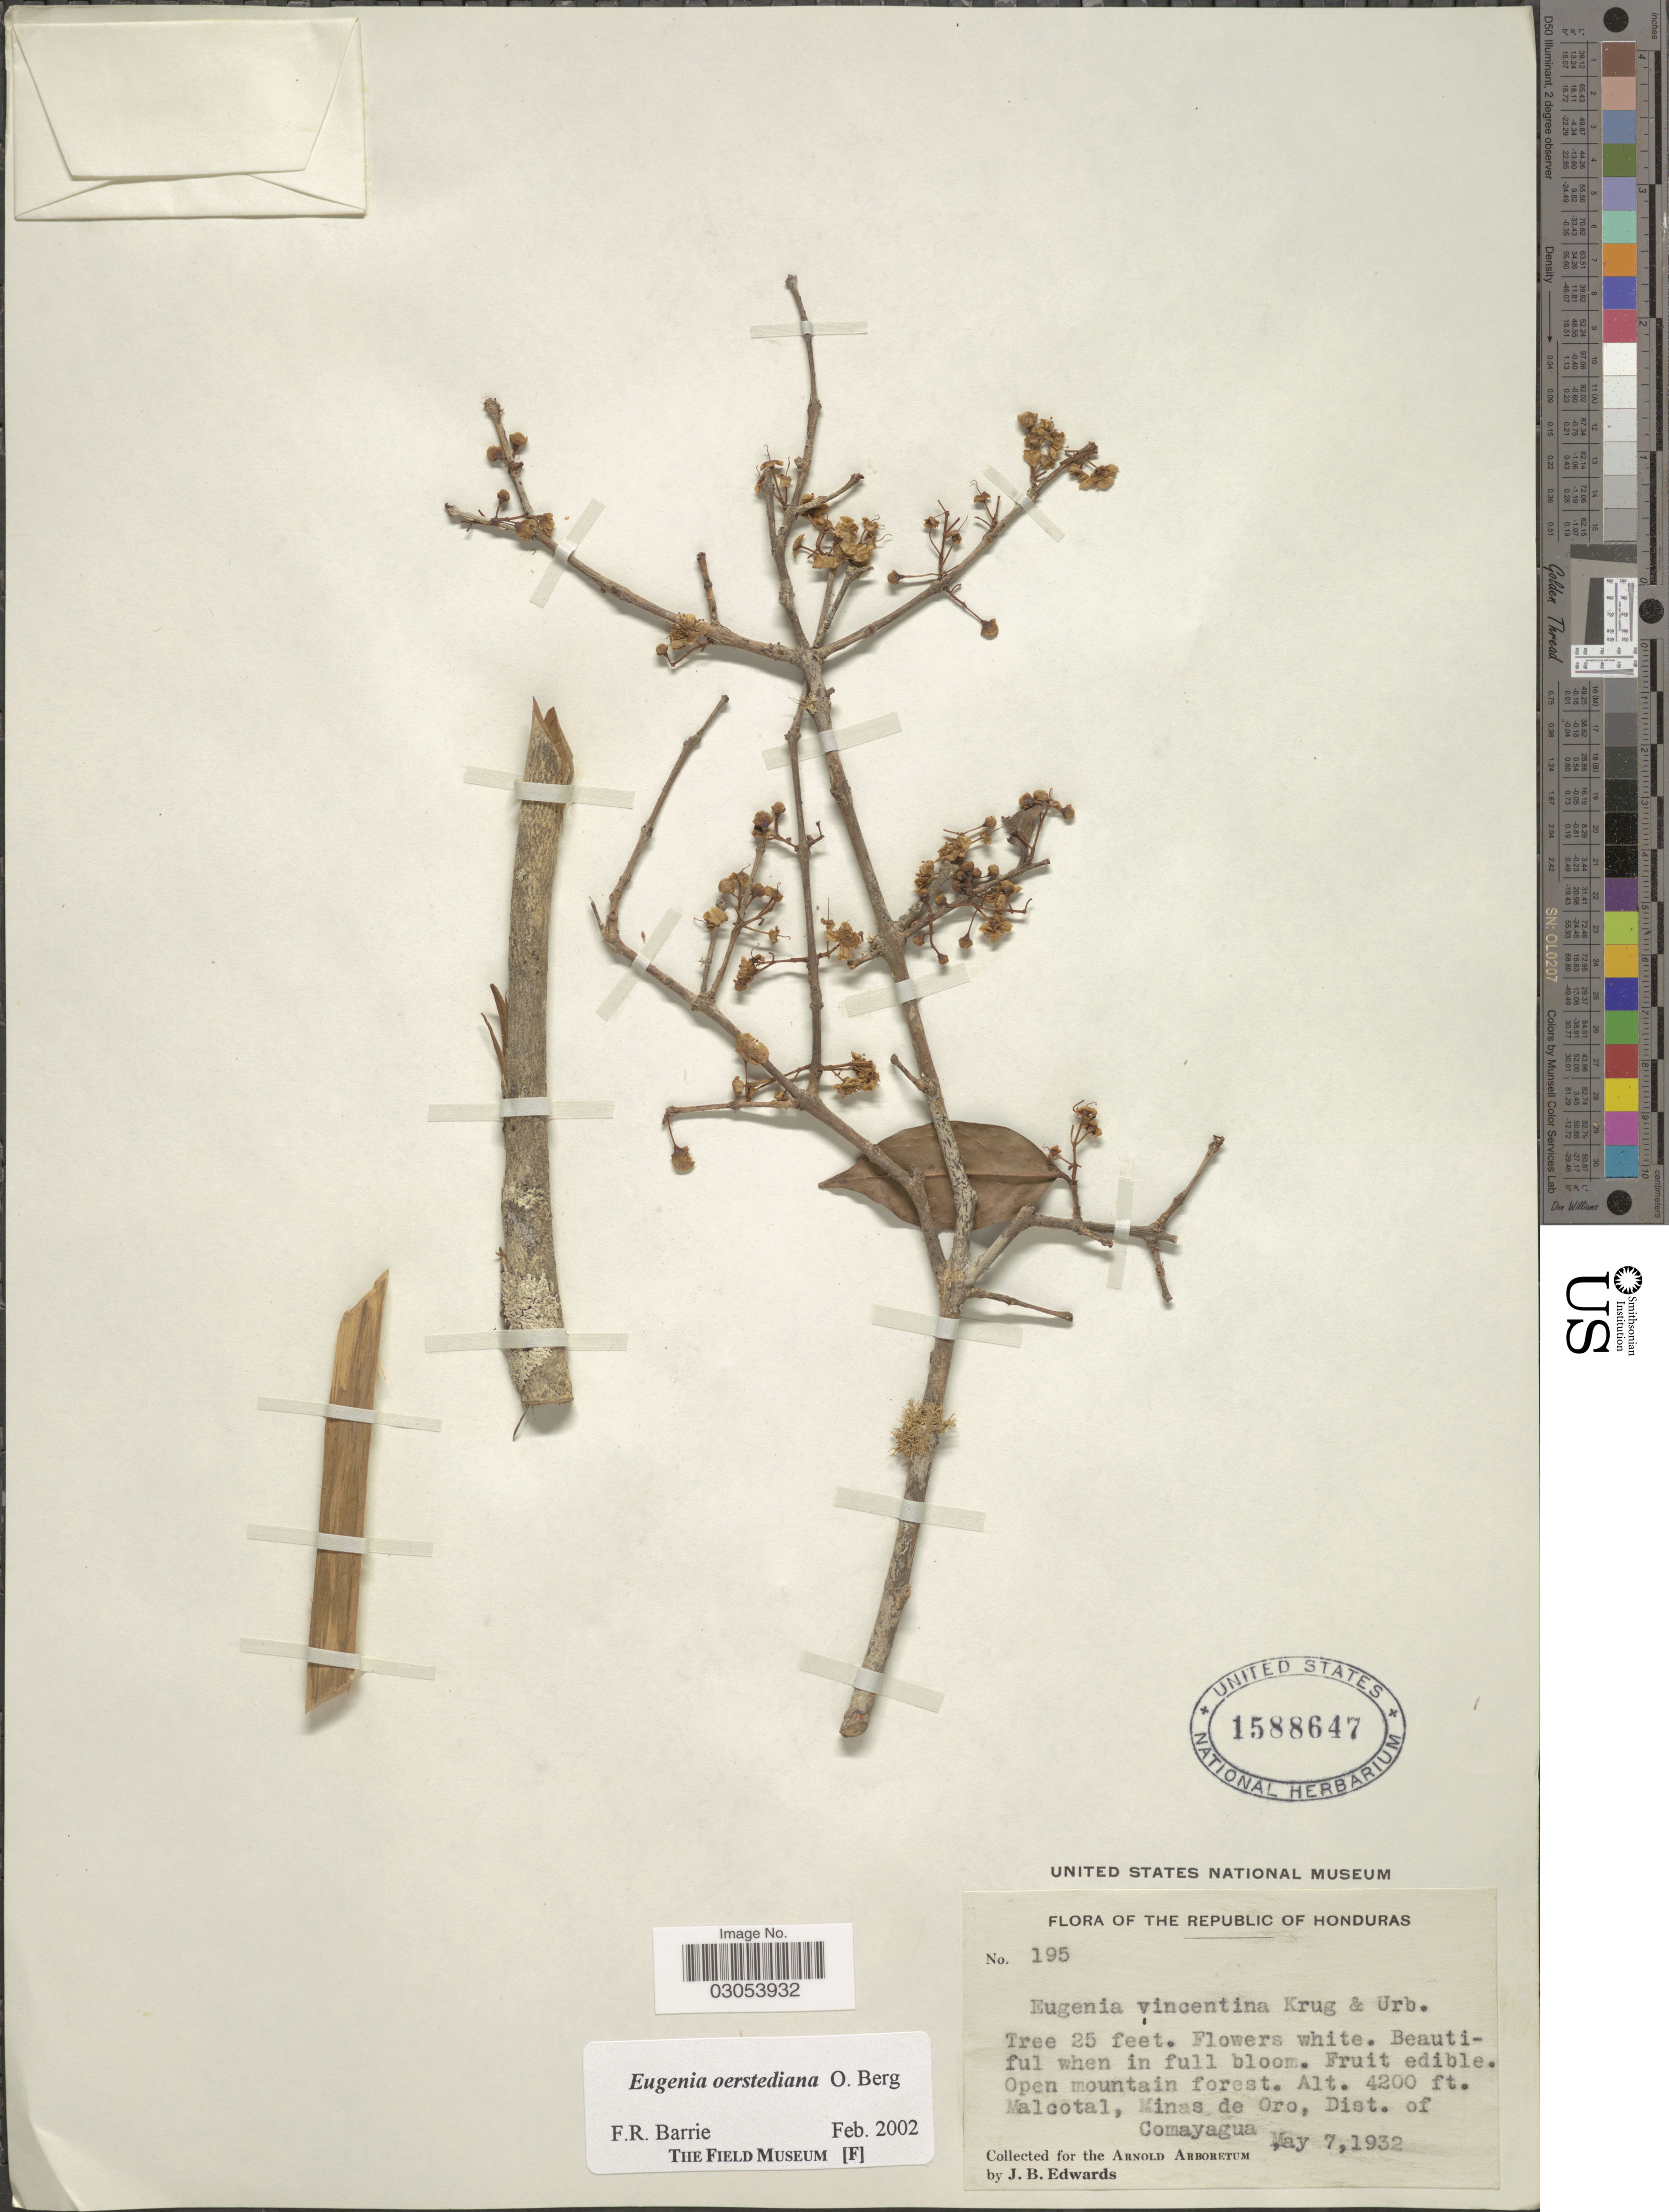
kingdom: Plantae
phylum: Tracheophyta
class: Magnoliopsida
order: Myrtales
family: Myrtaceae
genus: Eugenia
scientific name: Eugenia oerstediana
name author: O. Berg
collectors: J. B. Edwards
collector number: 195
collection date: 1932-05-07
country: Honduras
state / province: Comayagua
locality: Malcotal, Minas de Oro, Dist. of Comayagua.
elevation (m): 1280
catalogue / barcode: US 1588647